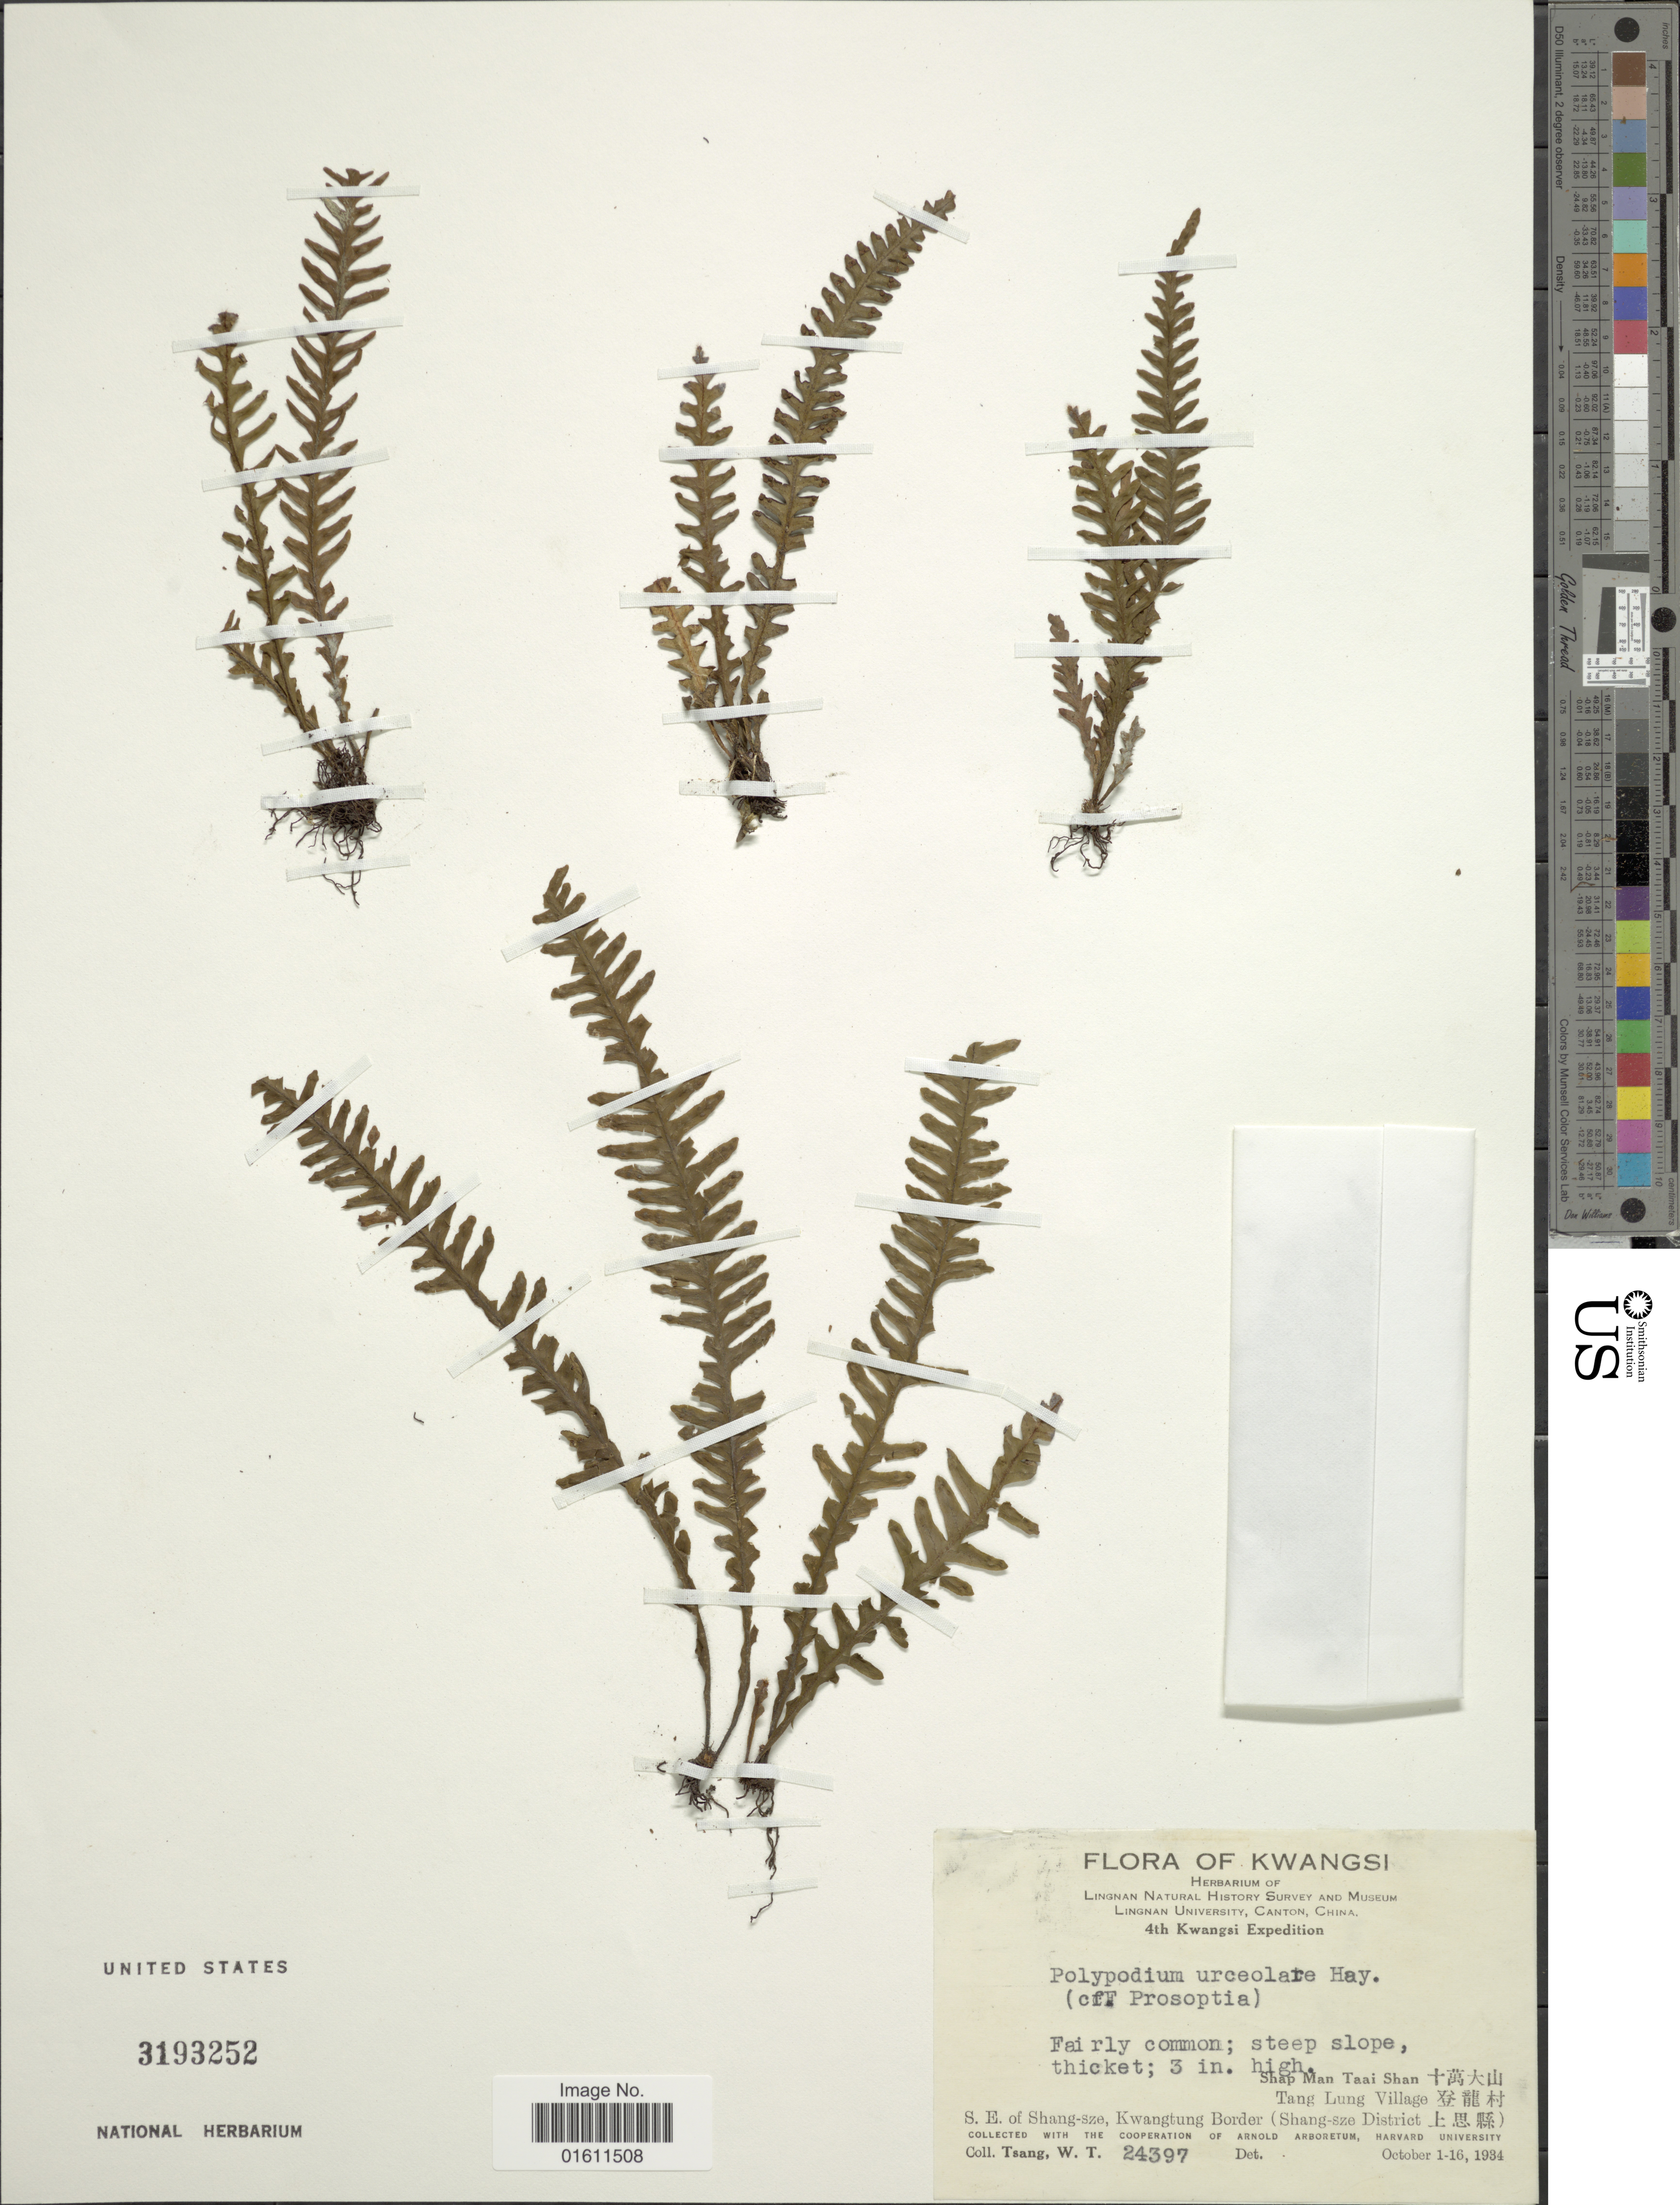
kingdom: Plantae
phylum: Tracheophyta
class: Polypodiopsida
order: Polypodiales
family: Polypodiaceae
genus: Prosaptia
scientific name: Prosaptia urceolaris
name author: (Hayata) Copel.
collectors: W. T. Tsang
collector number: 24397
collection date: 1934-10-01/1934-10-16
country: China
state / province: Guangxi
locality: Kwangsi, Shap Man Taai Shan, Tang Lung Village, S.E. of Shang-sze, Kwangtung Border (Shang-sze District).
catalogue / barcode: US 3193252